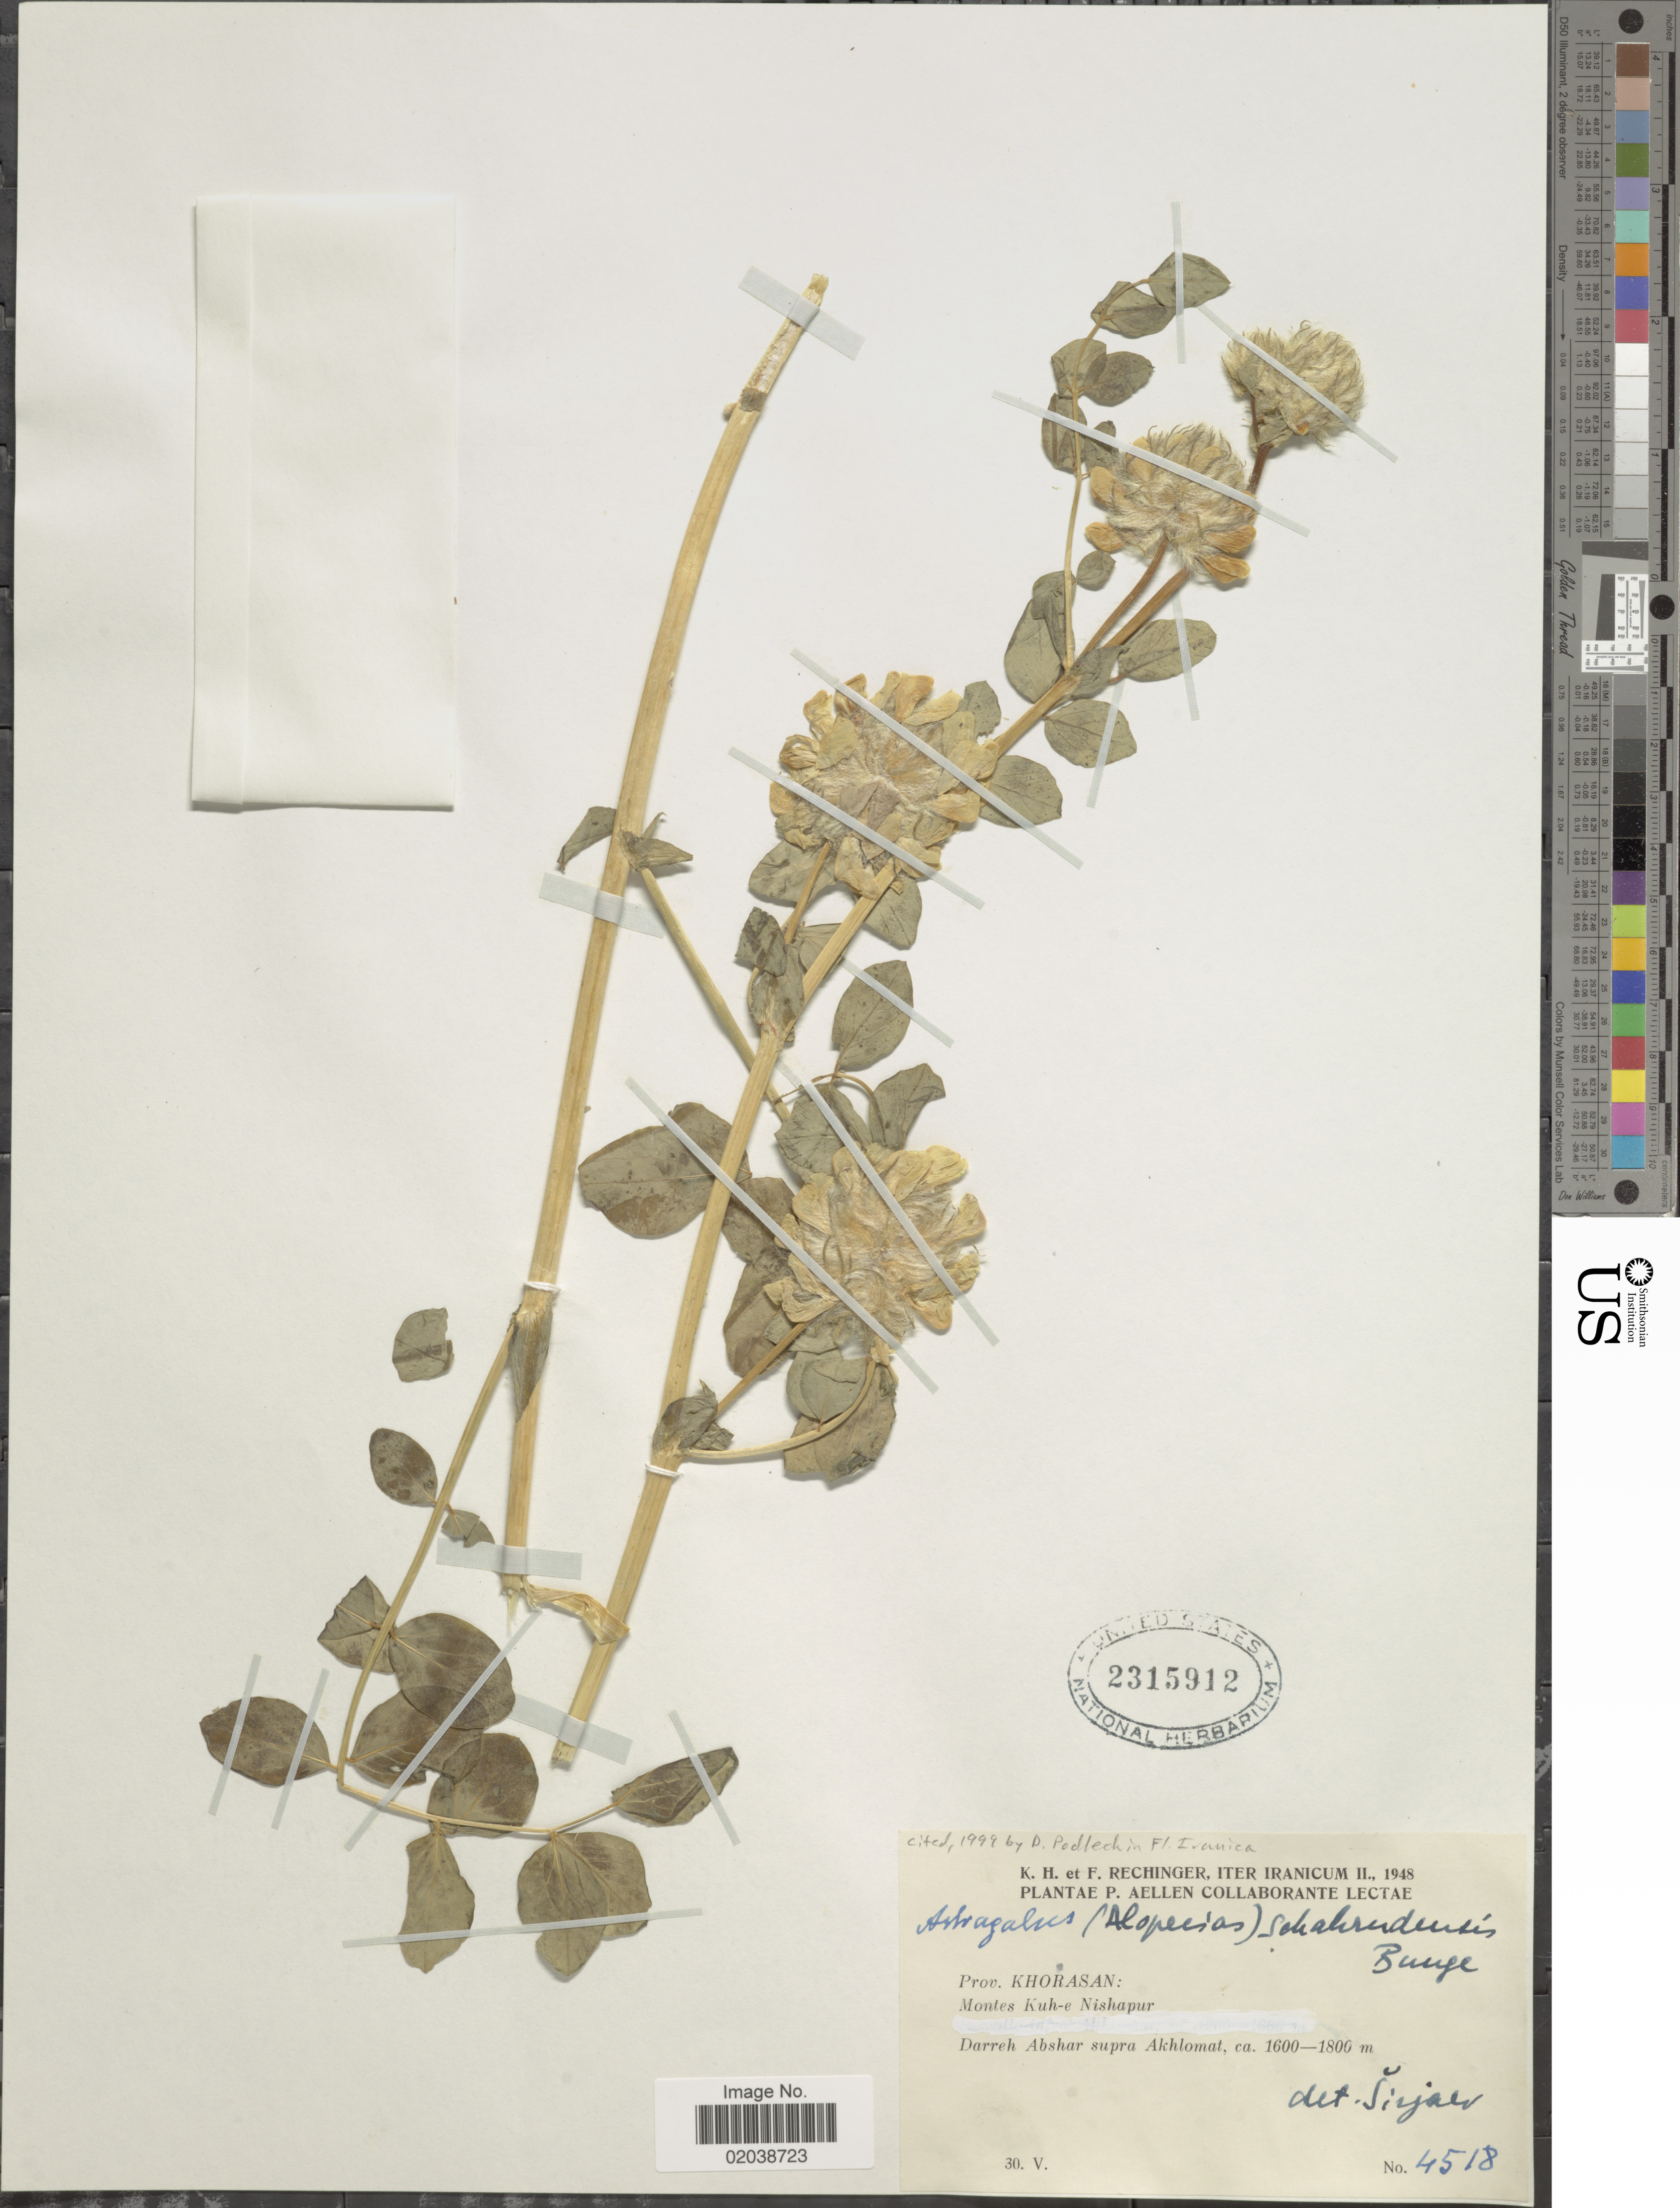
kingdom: Plantae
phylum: Tracheophyta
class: Magnoliopsida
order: Fabales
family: Fabaceae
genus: Astragalus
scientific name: Astragalus schahrudensis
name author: Bunge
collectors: K. H. Rechinger & F. Rechinger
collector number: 4518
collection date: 1948-05-30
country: Iran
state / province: Khorasan [obsolete]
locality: Prov. Khorasan: Montes Kuh-e Nishapur, darreh Abshar supra Akhlomat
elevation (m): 1600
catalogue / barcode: US 2315912